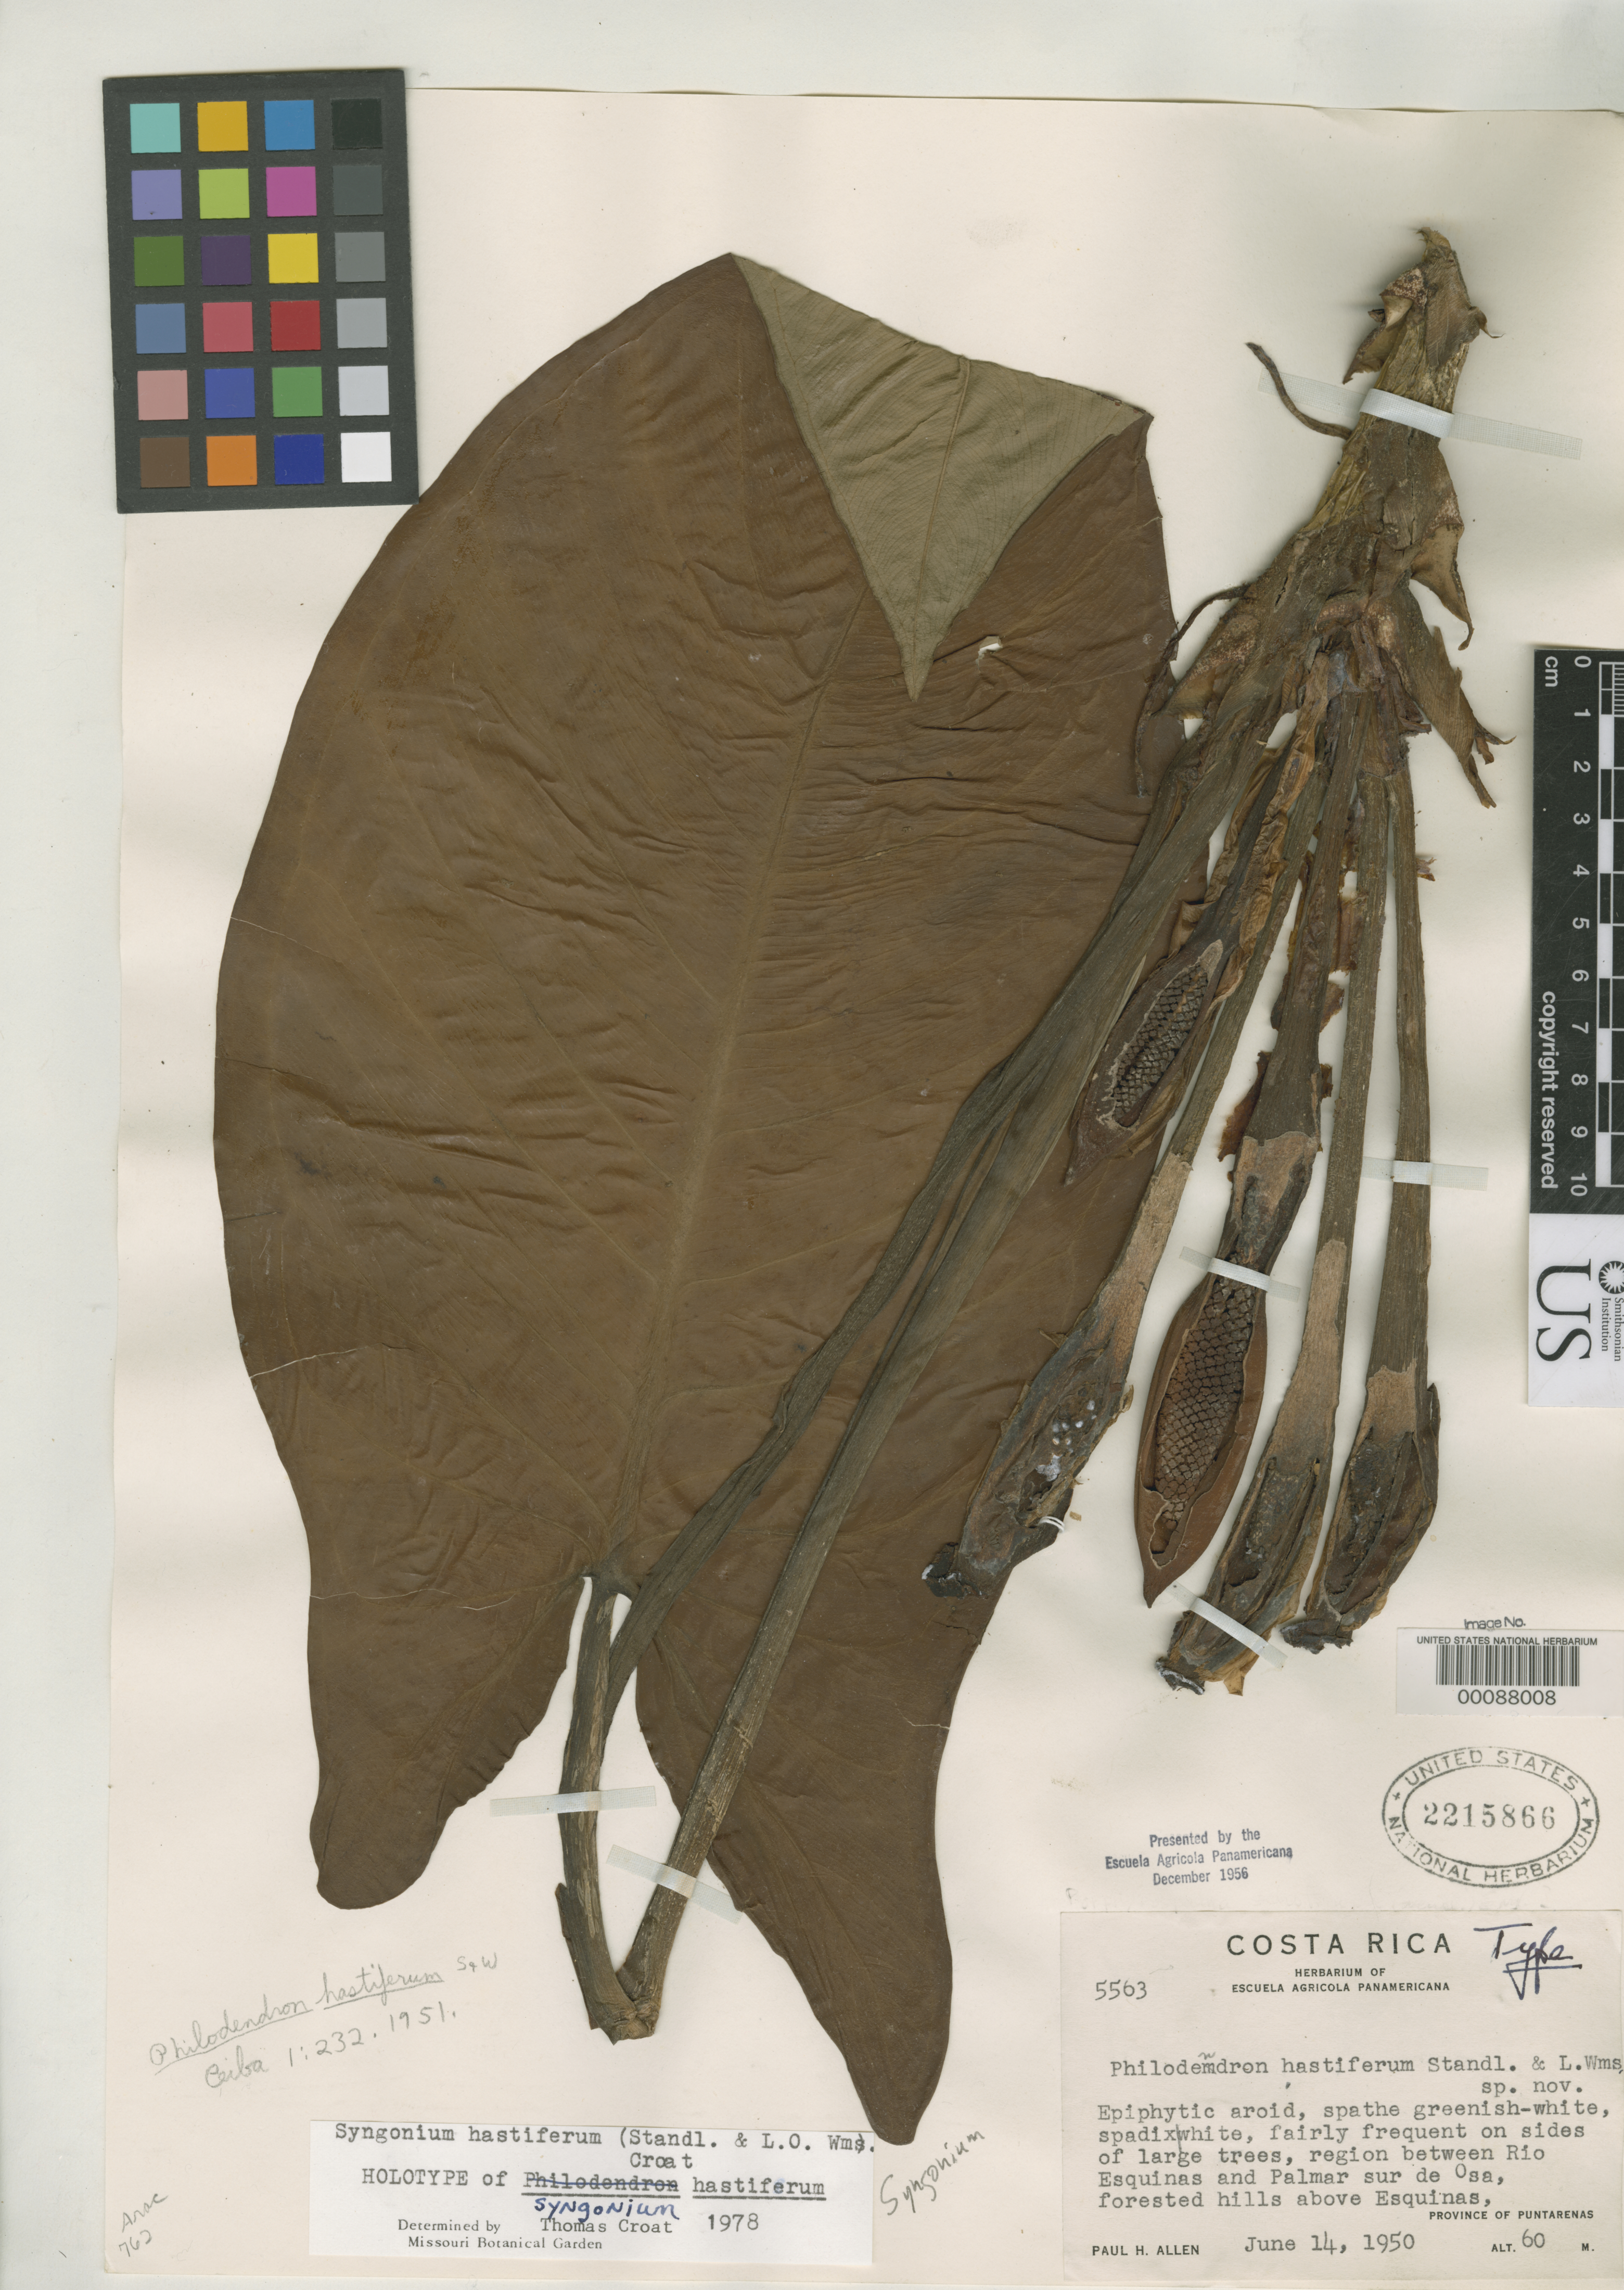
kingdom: Plantae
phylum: Tracheophyta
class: Liliopsida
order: Alismatales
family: Araceae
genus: Philodendron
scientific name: Philodendron hastiferum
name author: Standl. & L.O. Williams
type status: Holotype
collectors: P. H. Allen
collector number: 5563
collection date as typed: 14 Jun 1950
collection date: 1950-06-14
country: Costa Rica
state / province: Puntarenas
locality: Between Rio Esquinas and Palmar Sur de Osa, above Esquinas.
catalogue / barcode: US 2215866